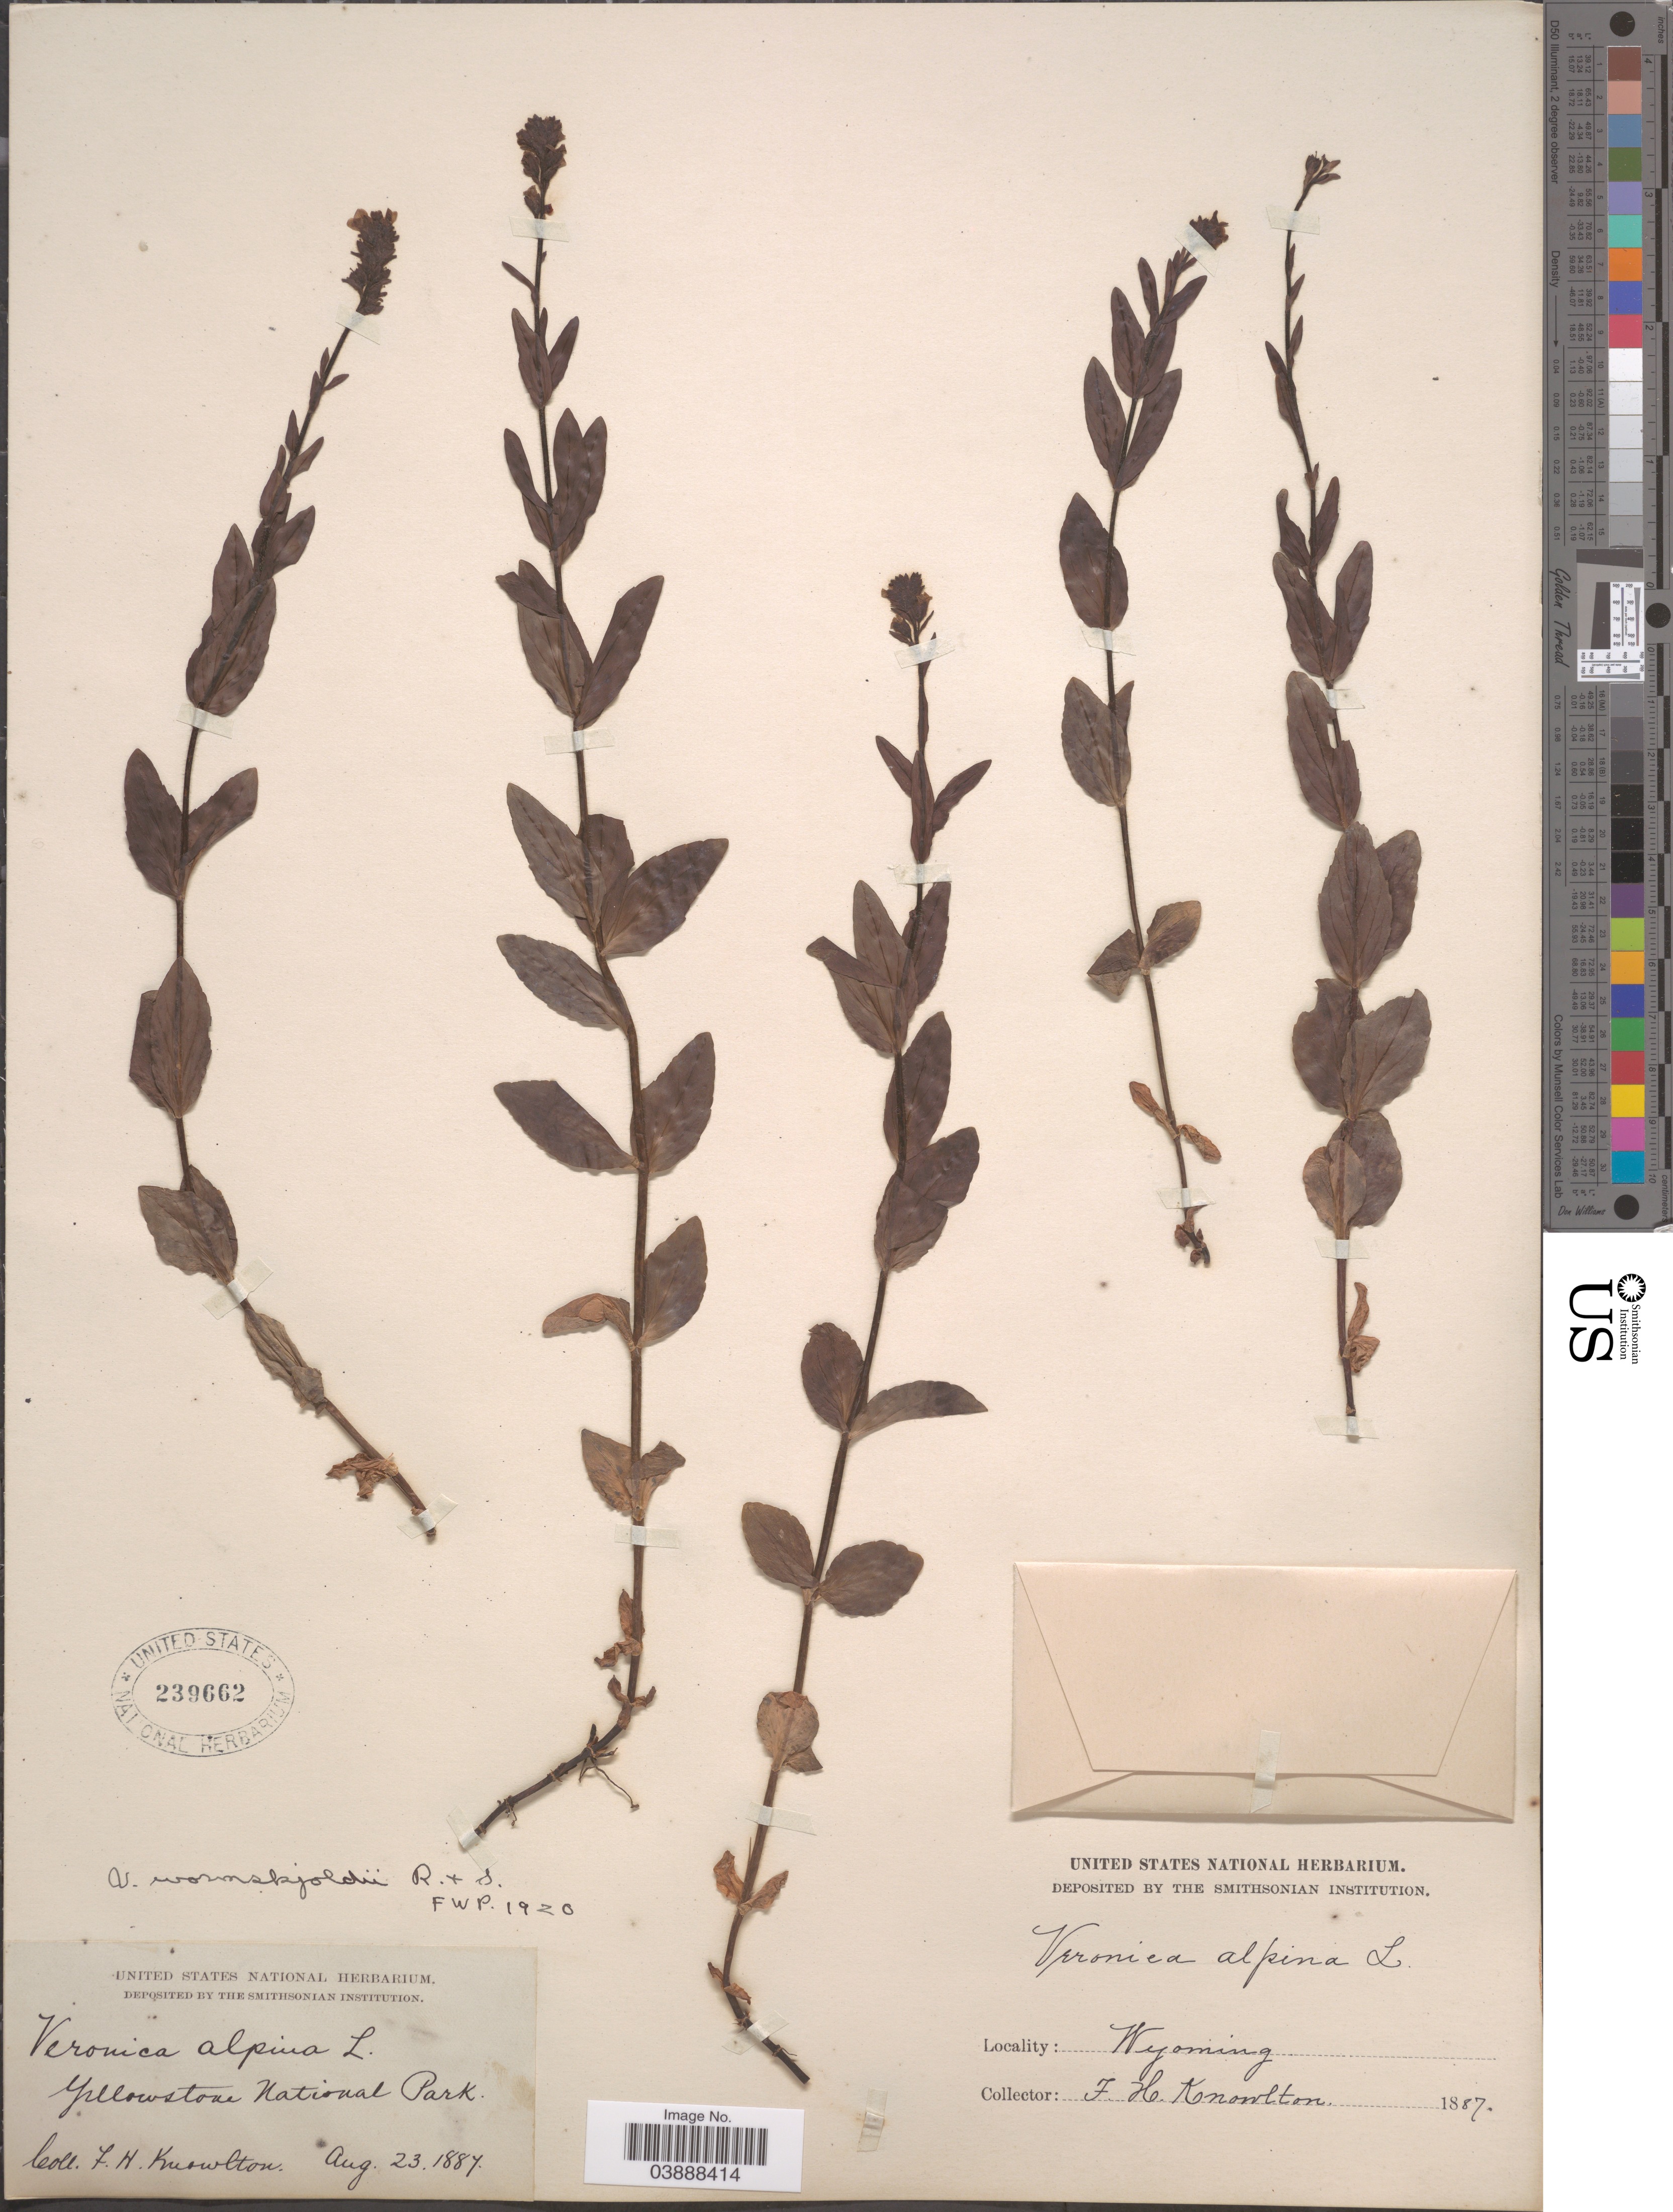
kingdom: Plantae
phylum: Tracheophyta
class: Magnoliopsida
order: Lamiales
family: Plantaginaceae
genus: Veronica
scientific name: Veronica wormskjoldii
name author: Roem. & Schult.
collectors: F. H. Knowlton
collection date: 1887-08-23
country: United States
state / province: Wyoming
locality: Yellowstone National Park.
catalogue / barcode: US 239662